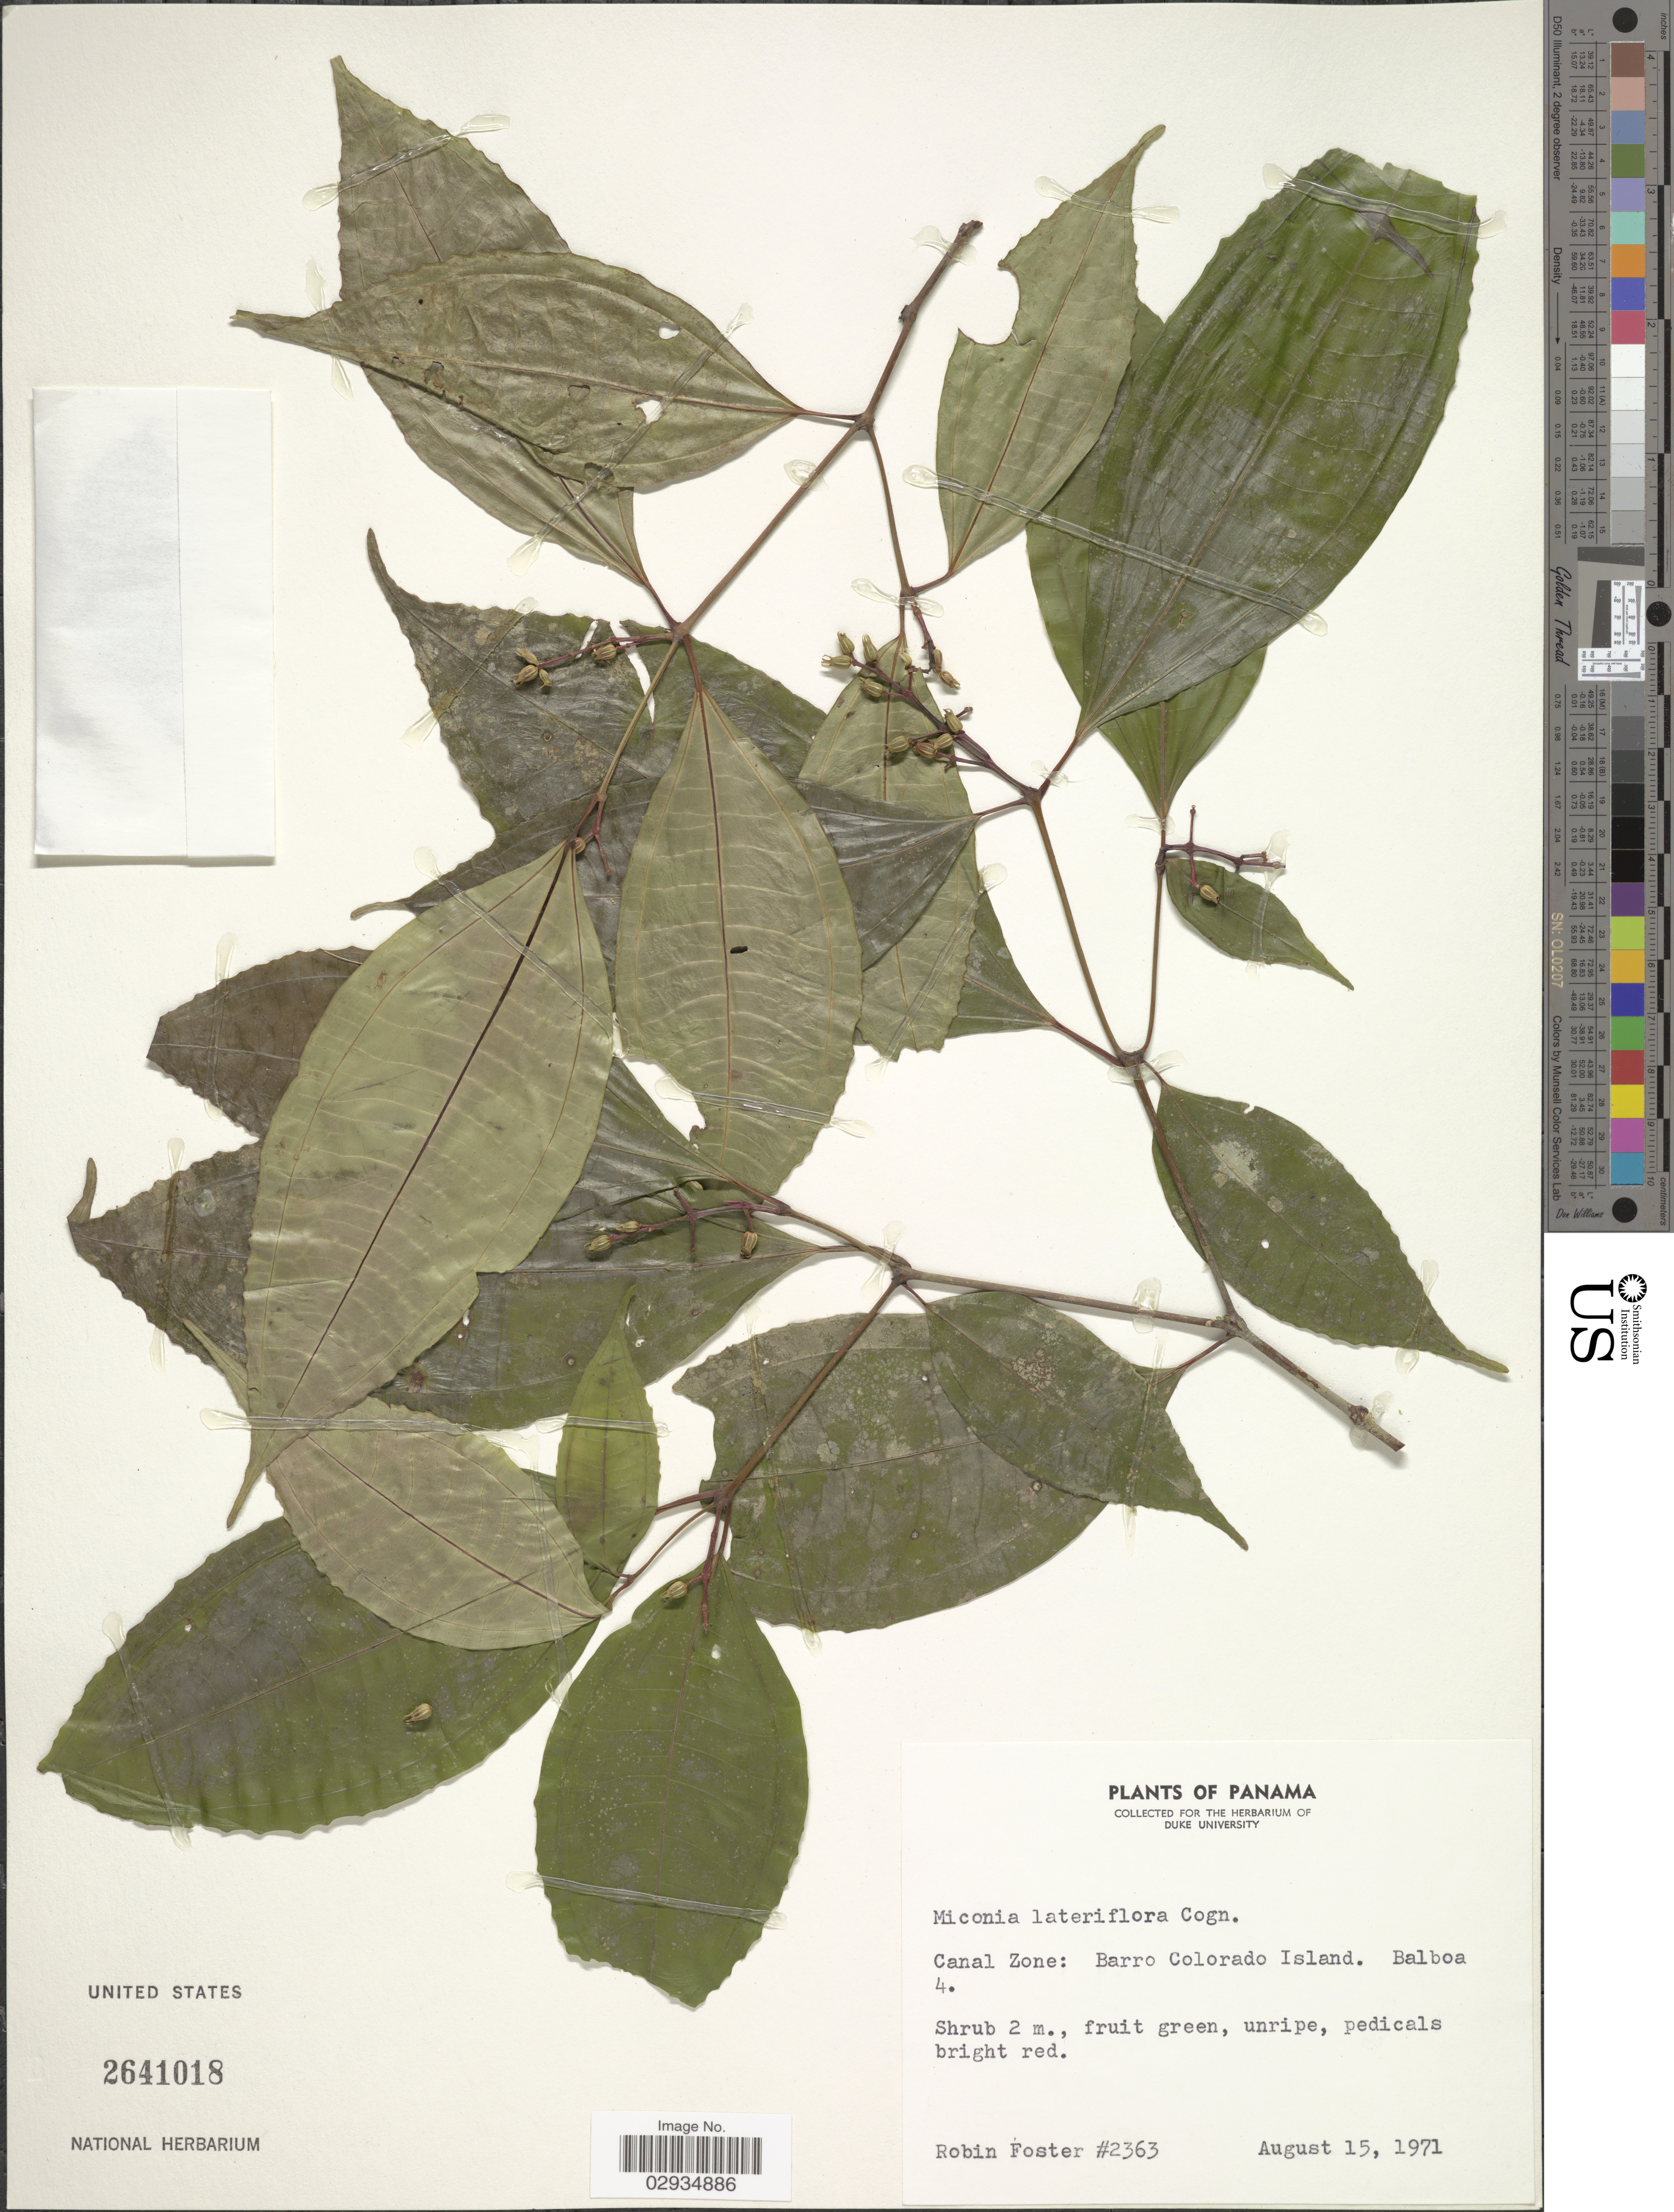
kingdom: Plantae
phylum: Tracheophyta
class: Magnoliopsida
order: Myrtales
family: Melastomataceae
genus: Miconia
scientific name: Miconia lateriflora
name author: Cogn.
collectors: R. B. Foster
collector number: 2363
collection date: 1971-08-15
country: Panama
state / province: Panamá Oeste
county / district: Canal Zone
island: Barro Colorado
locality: Canal Zone: Barro Colorado Island. Balboa 4.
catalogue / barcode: US 2641018